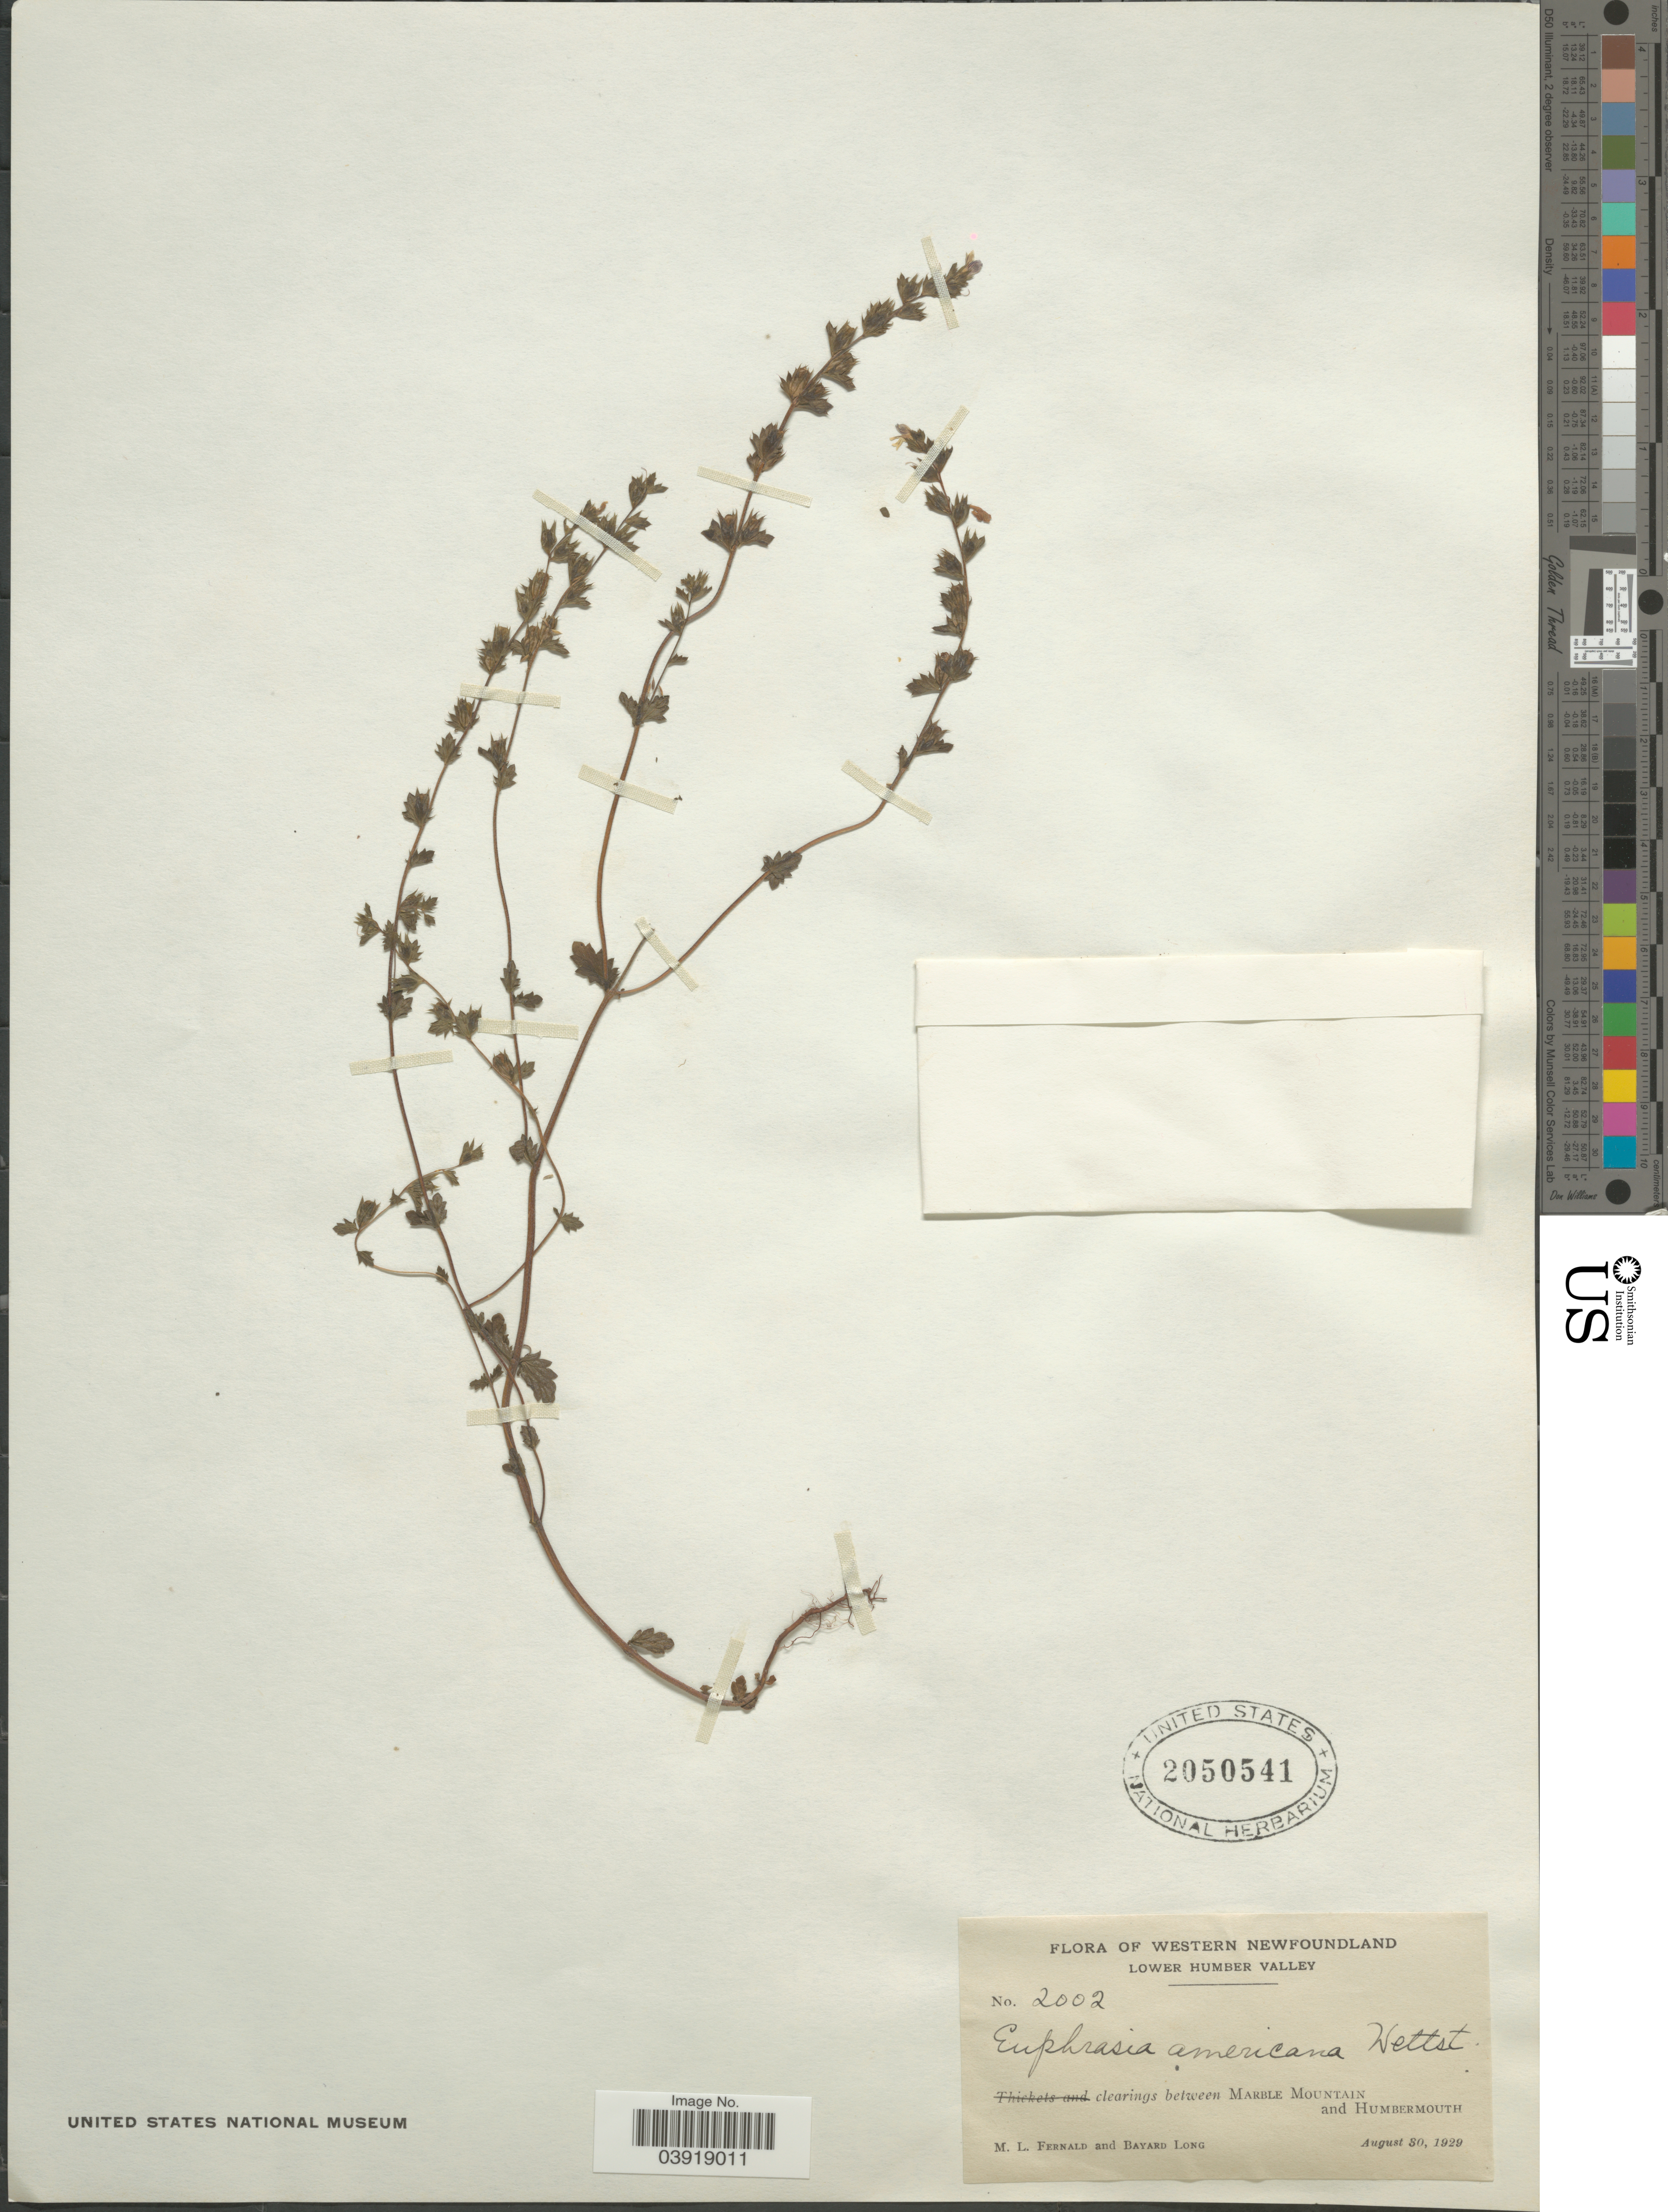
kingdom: Plantae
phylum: Tracheophyta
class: Magnoliopsida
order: Lamiales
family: Orobanchaceae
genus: Euphrasia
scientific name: Euphrasia americana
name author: Wettst.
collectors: M. L. Fernald & B. Long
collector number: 2002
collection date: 1929-08-30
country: Canada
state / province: Newfoundland and Labrador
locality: Western Newfoundland. Lower Humber Valley. Between Marble Mountain and Humbermouth.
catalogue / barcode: US 2050541